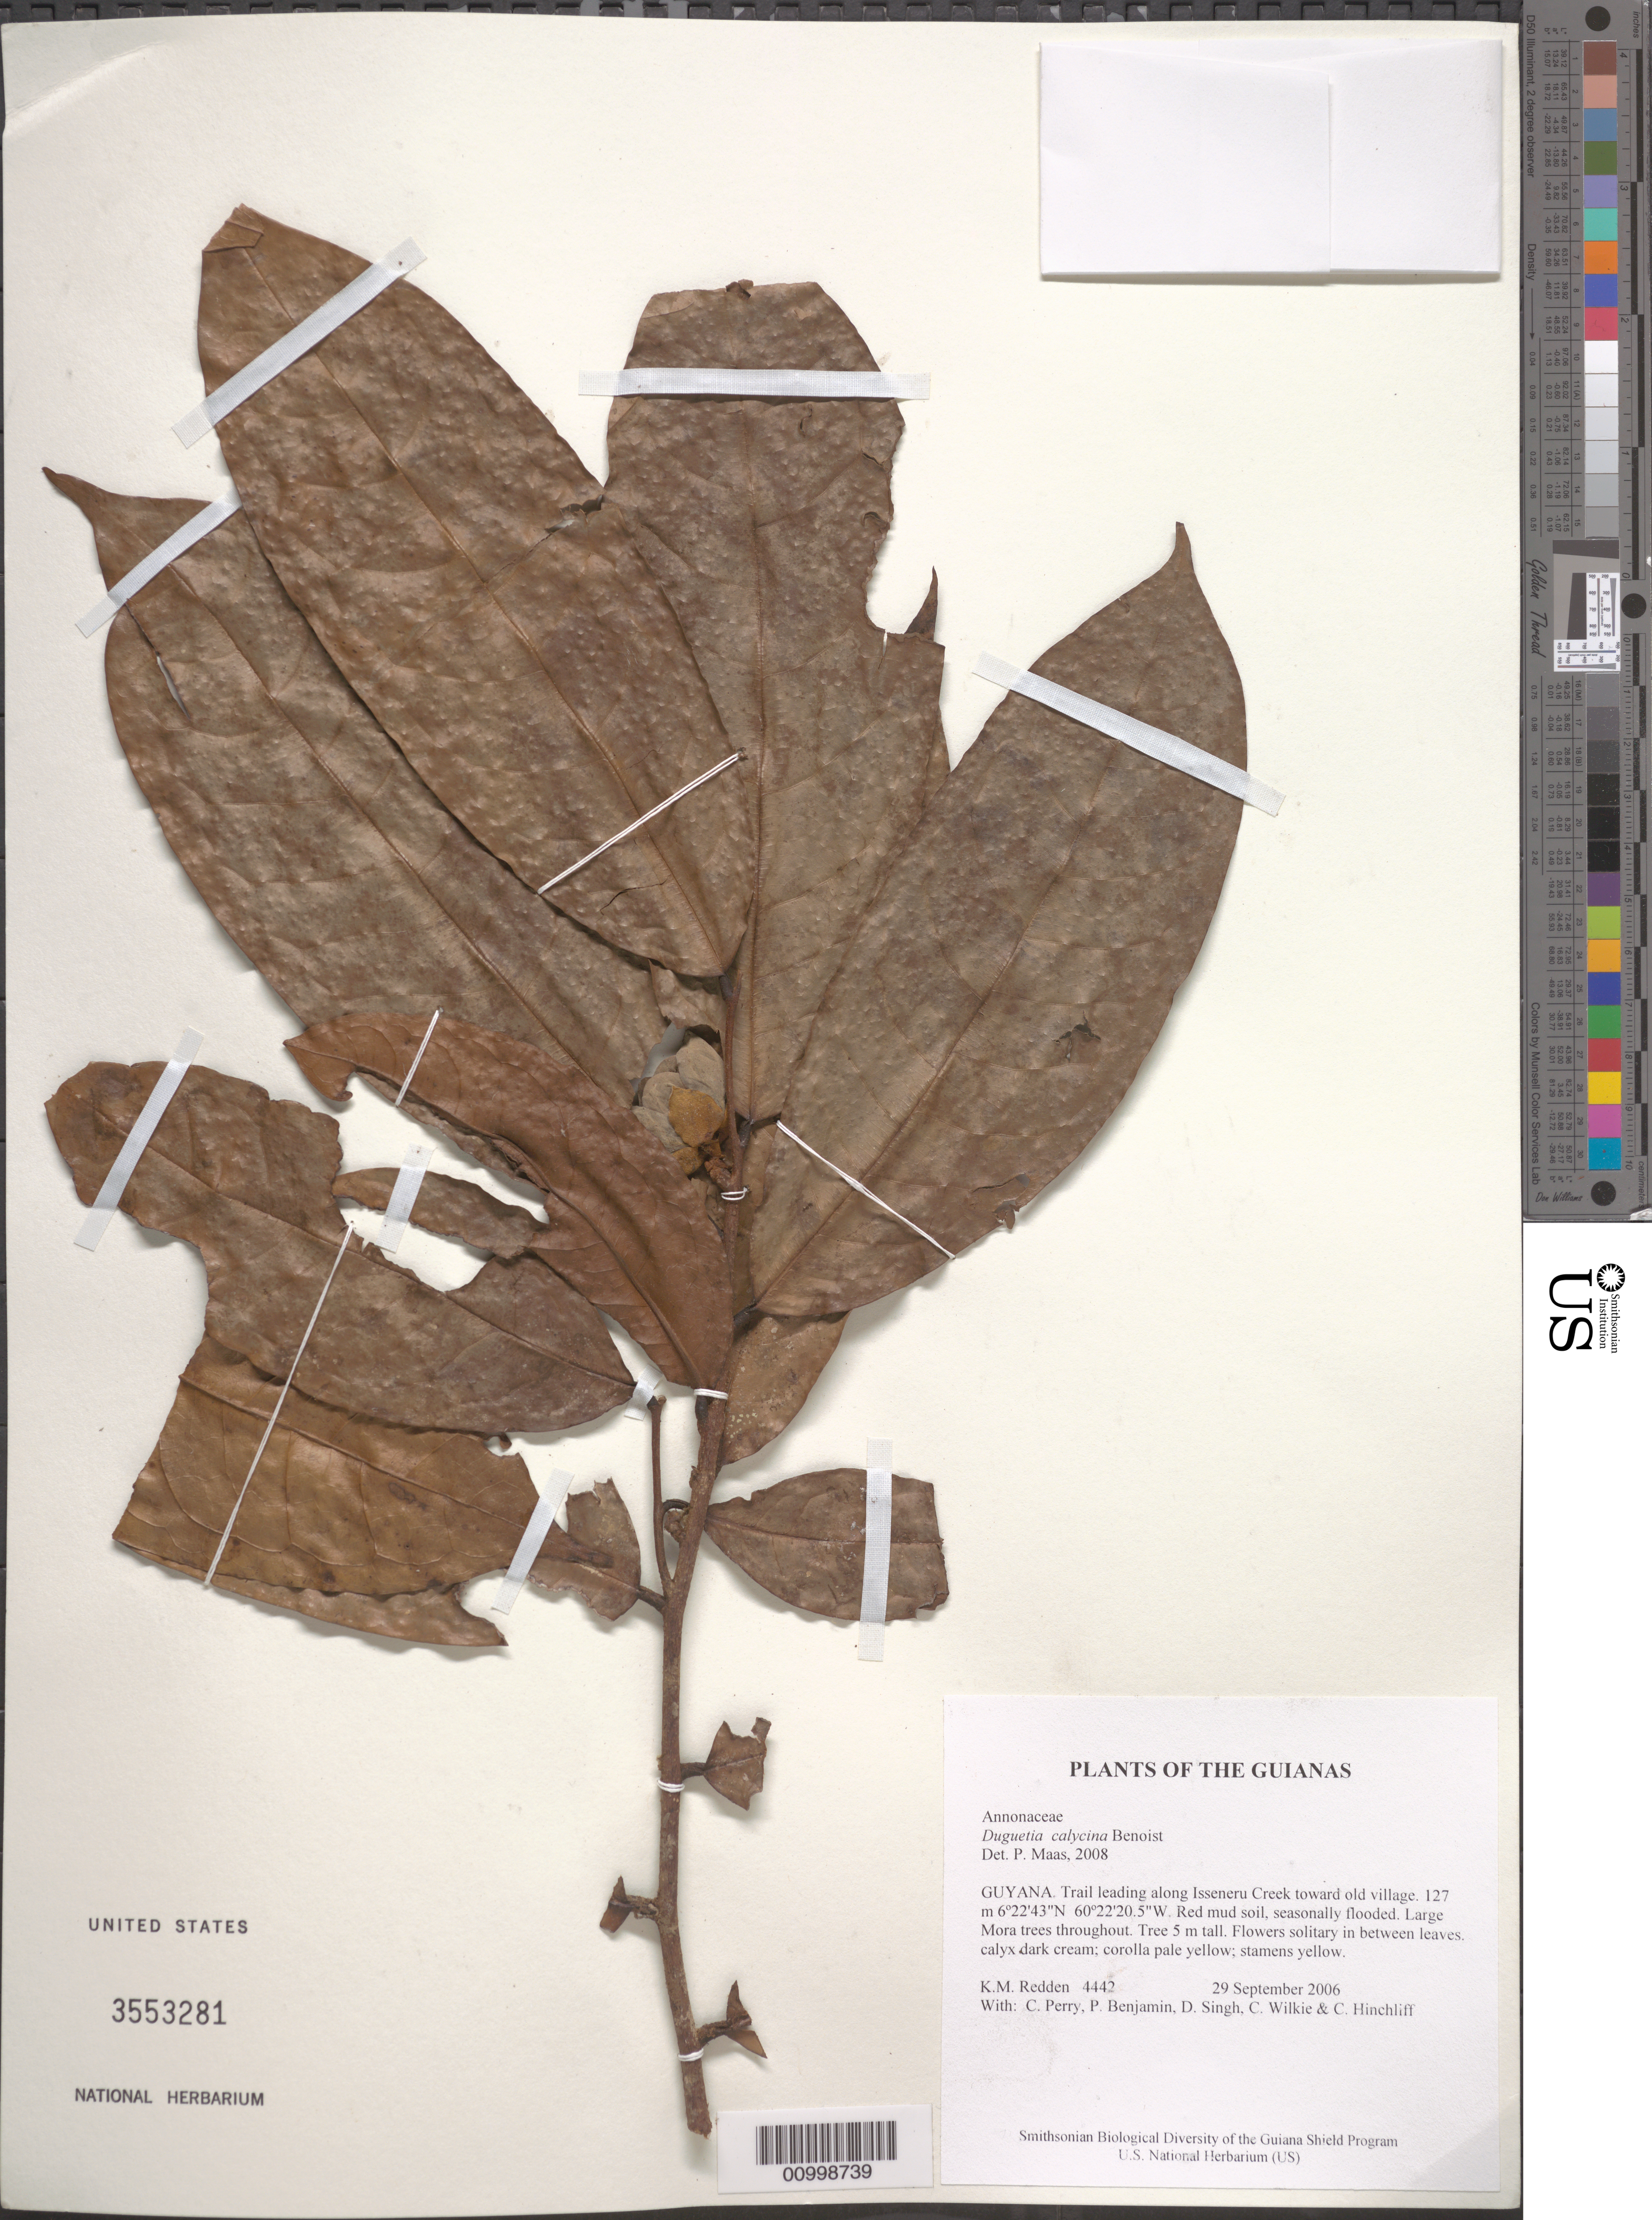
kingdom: Plantae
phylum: Tracheophyta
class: Magnoliopsida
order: Magnoliales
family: Annonaceae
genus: Duguetia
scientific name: Duguetia calycina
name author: Benoist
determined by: Maas, Paul J. M.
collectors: K. M. Redden, C. Perry, P. Benjamin, D. Singh, C. Wilkie & C. E. Hinchliff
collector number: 4442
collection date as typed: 29 September 2006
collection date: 2006-09-29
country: Guyana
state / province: Cuyuni-Mazaruni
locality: Trail leading along Isseneru Creek toward old village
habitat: Red mud soil, seasonally flooded. Large Mora trees throughout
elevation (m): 127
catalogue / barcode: US 3553281